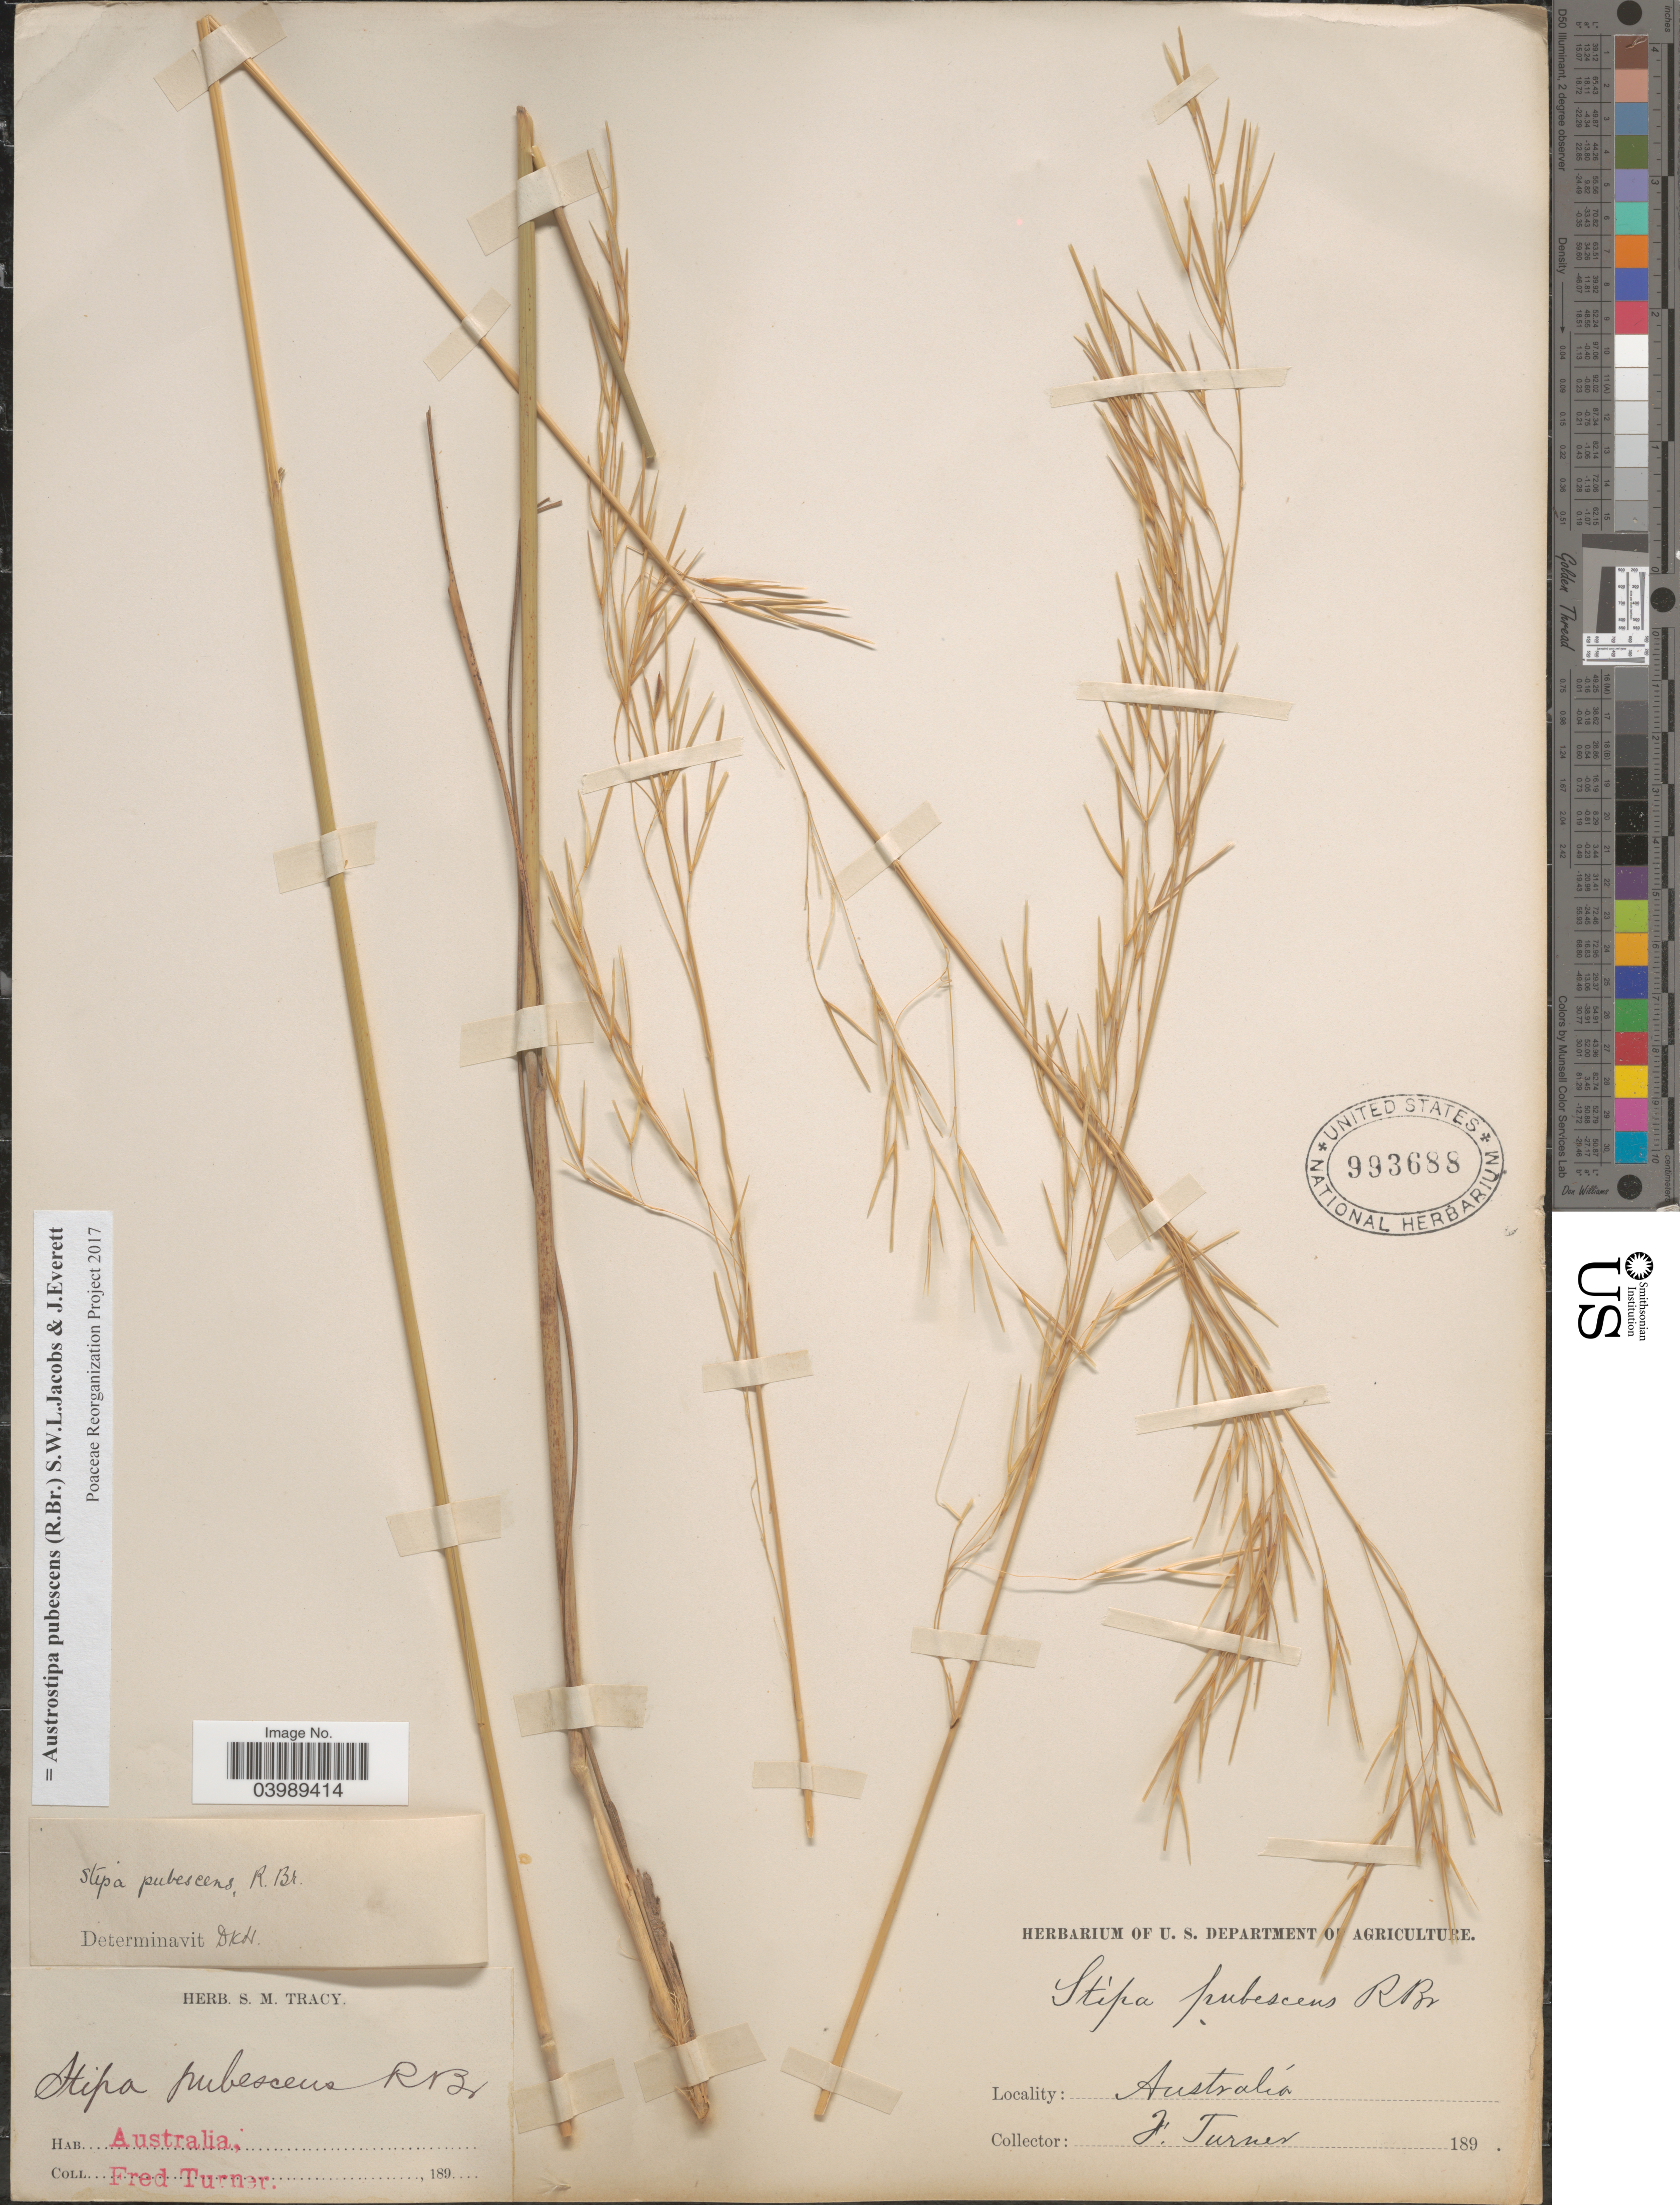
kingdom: Plantae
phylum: Tracheophyta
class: Liliopsida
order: Poales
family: Poaceae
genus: Austrostipa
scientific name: Austrostipa pubescens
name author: (R. Br.) S.W.L. Jacobs & J. Everett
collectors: F. Turner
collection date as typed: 189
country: Australia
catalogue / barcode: US 993688